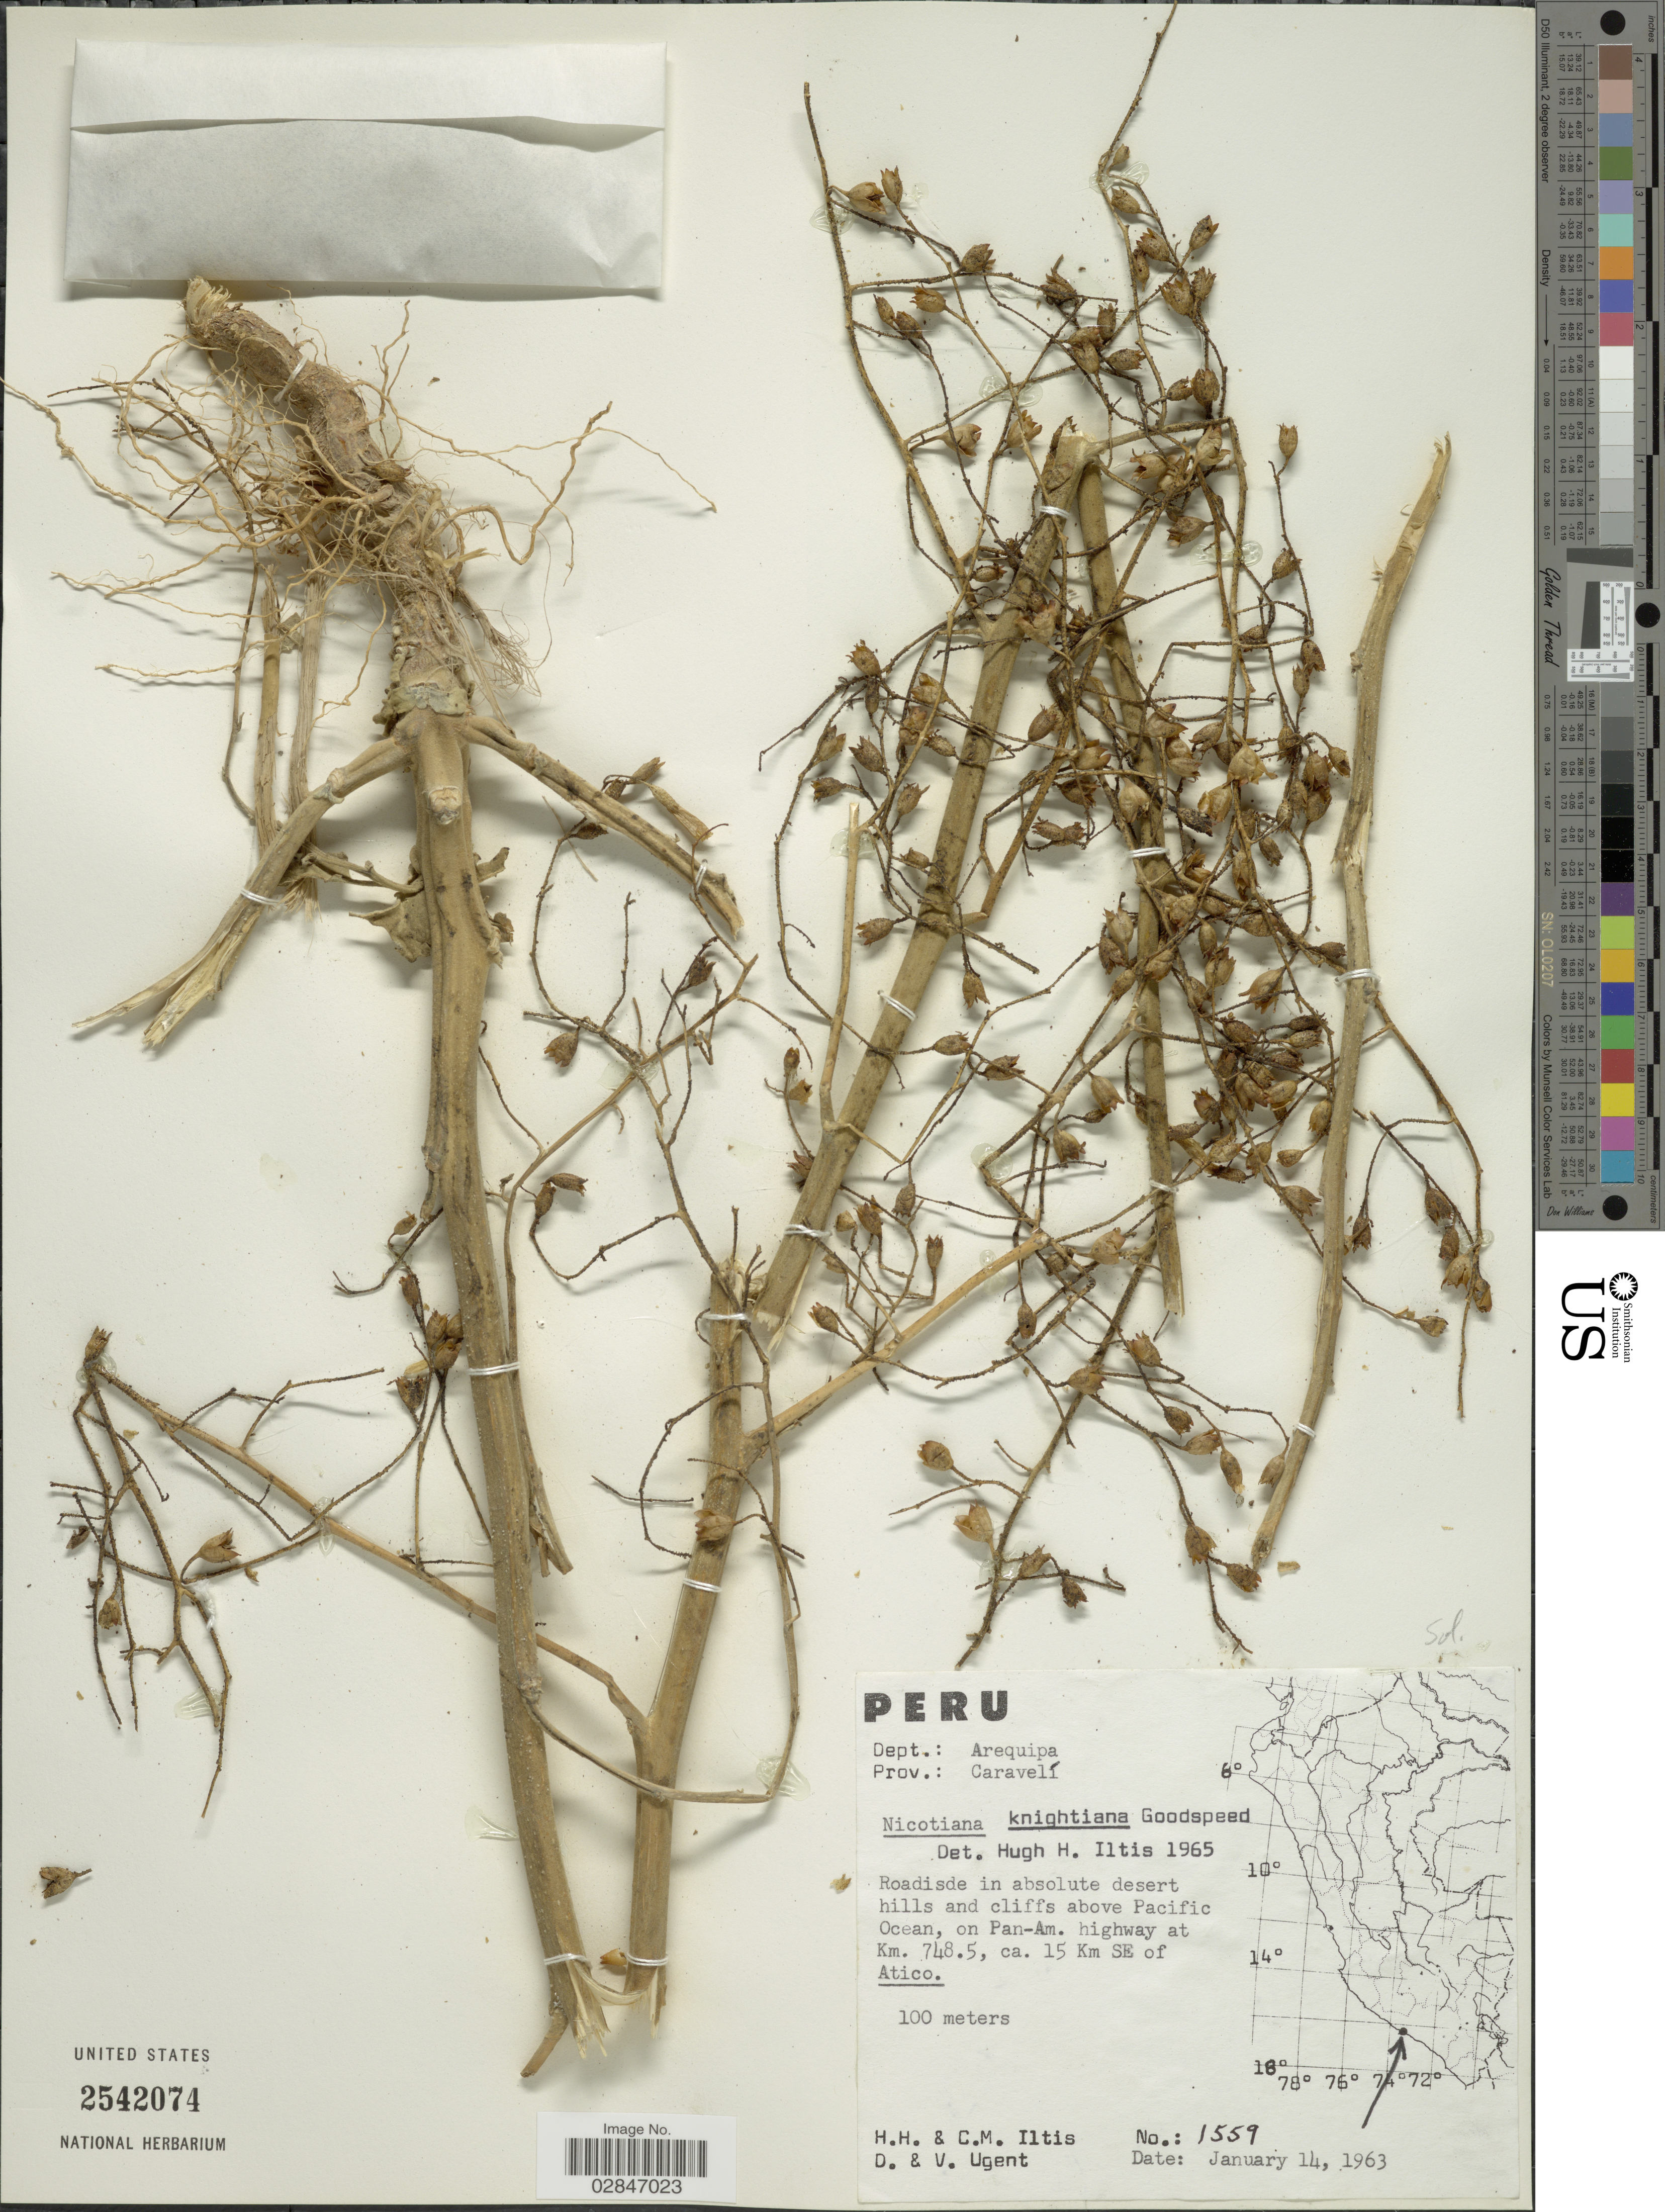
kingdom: Plantae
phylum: Tracheophyta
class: Magnoliopsida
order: Solanales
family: Solanaceae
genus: Nicotiana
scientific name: Nicotiana knightiana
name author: Goodsp.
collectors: H. H. Iltis, C. M Iltis, D. Ugent & V. Ugent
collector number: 1559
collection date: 1963-01-14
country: Peru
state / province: Arequipa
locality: Dept.: Arequipa, Prov. Caravelí, Roadside in absolute desert hills and cliffs above Pacific Ocean, on Pan-Am. highway at Km. 748.5, ca. 15 Km SE of Atico.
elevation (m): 100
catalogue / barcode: US 2542074